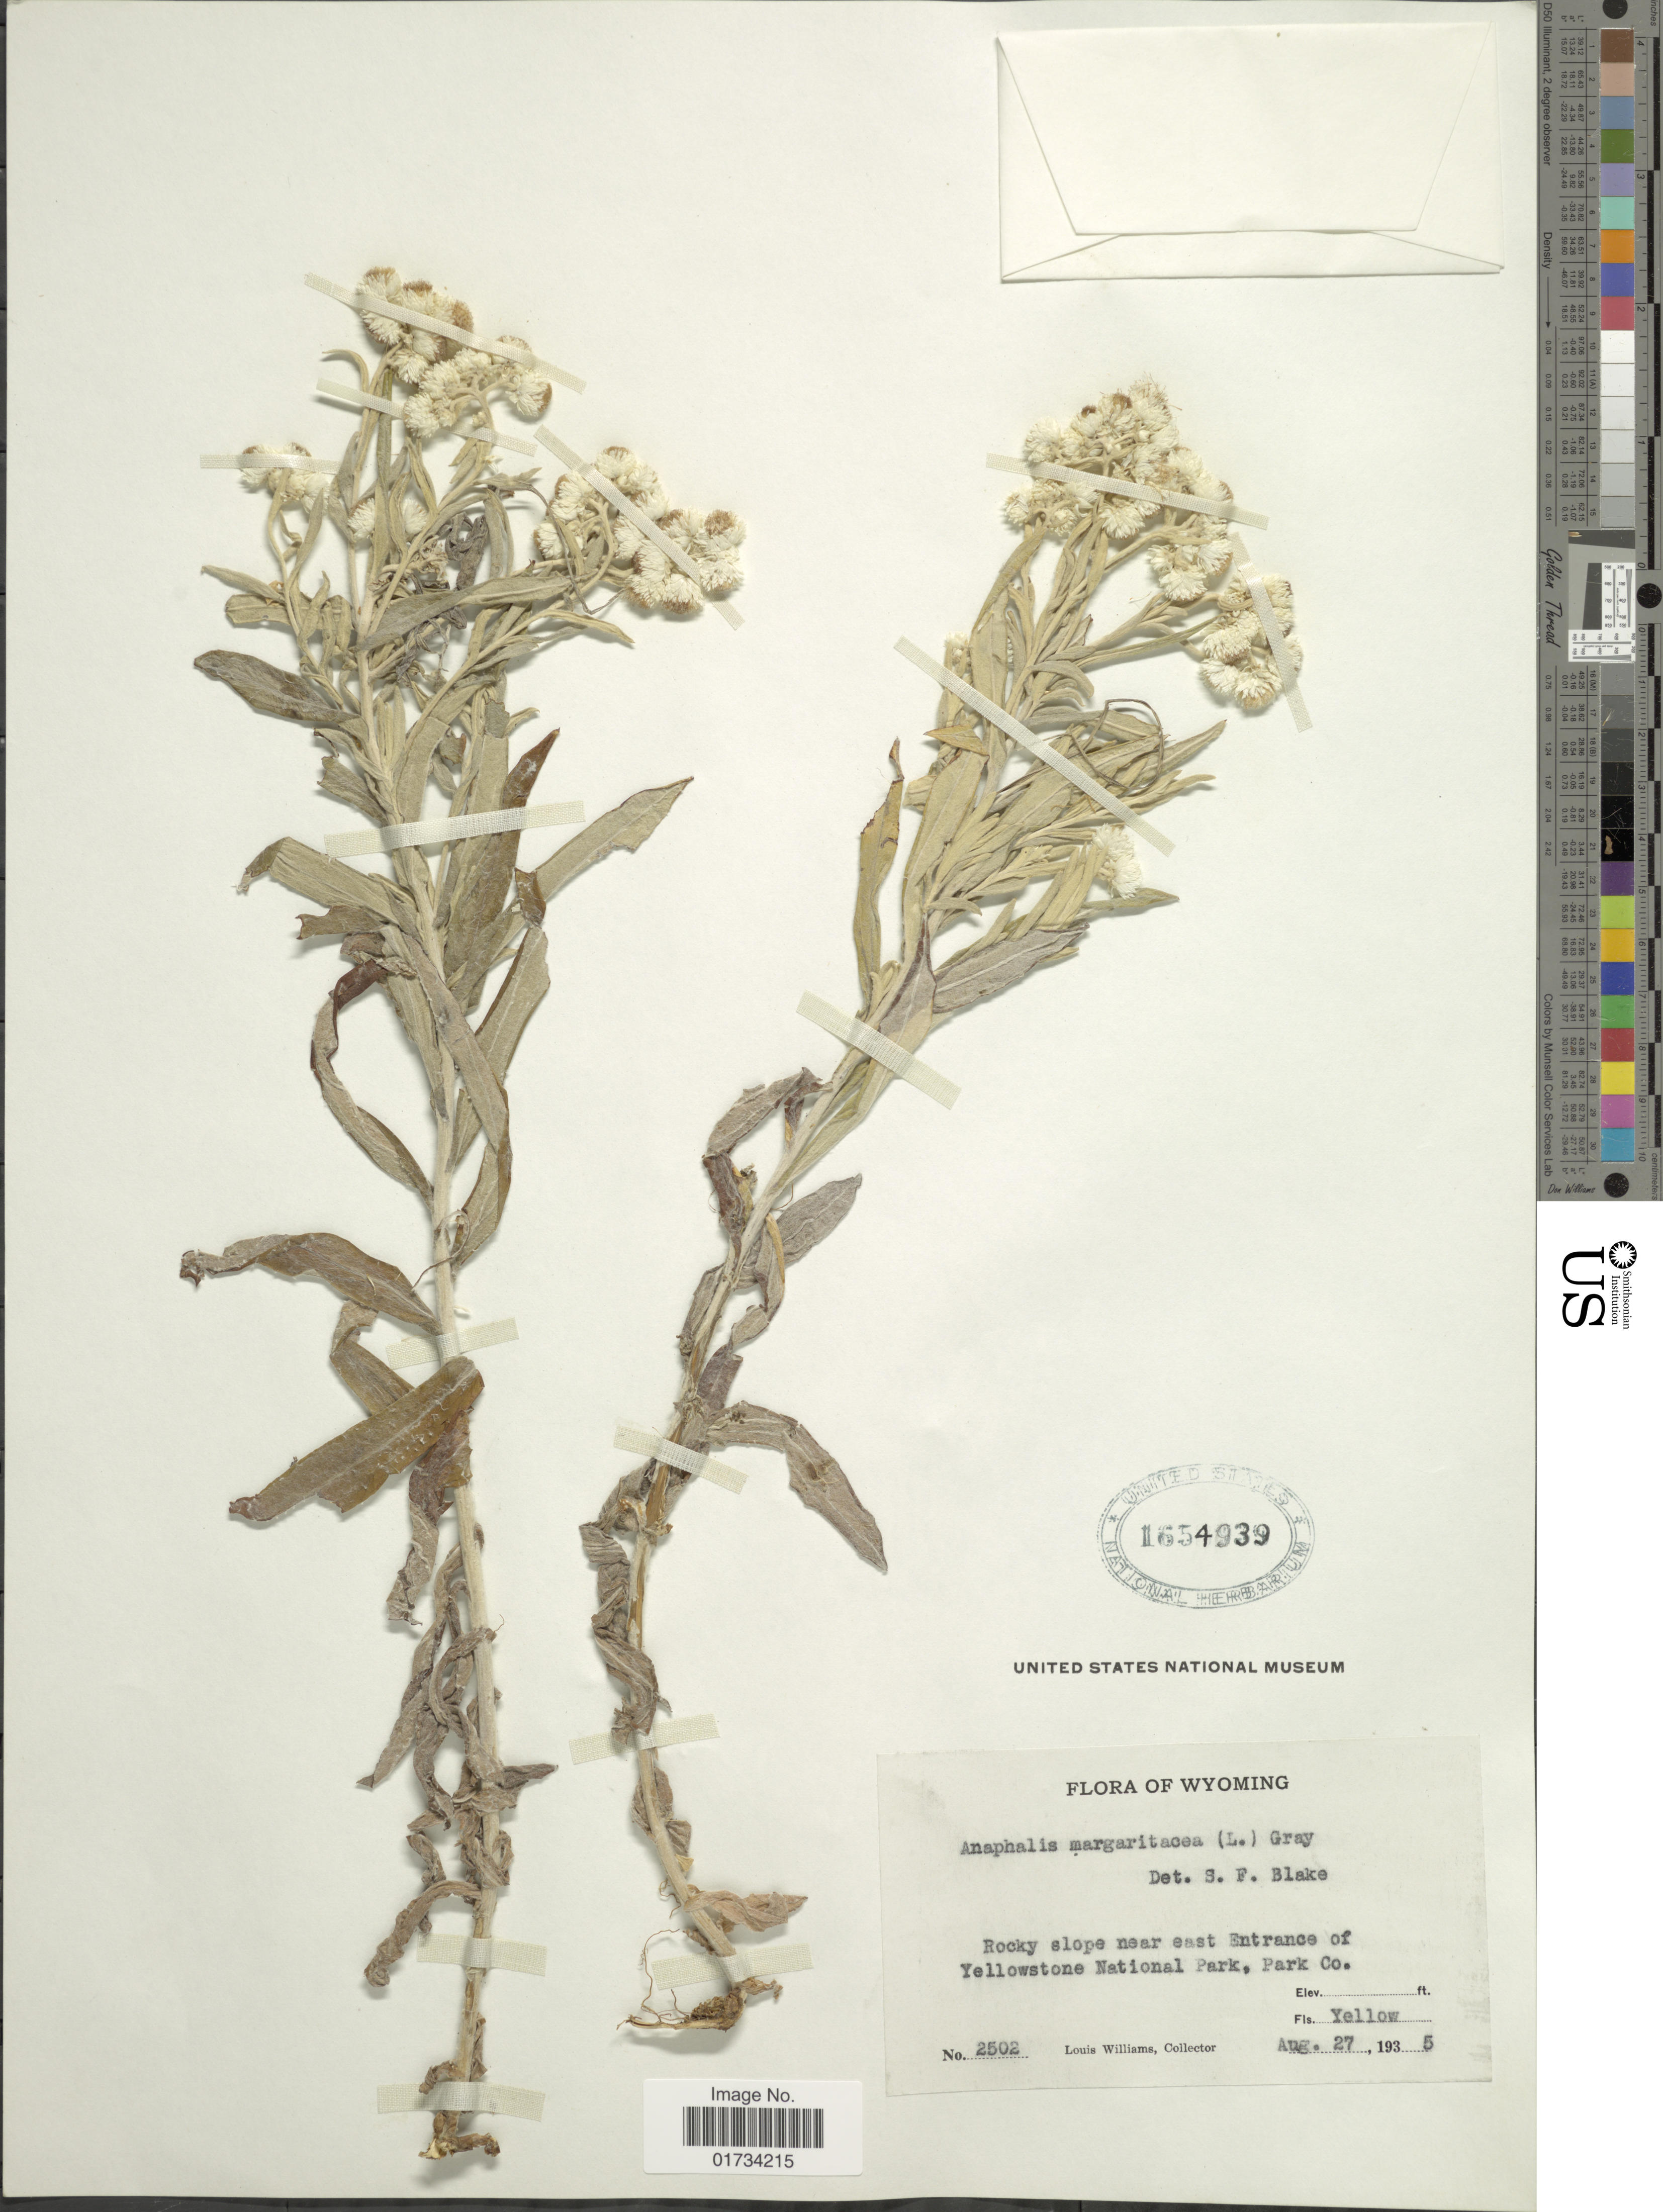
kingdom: Plantae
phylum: Tracheophyta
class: Magnoliopsida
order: Asterales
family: Asteraceae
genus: Anaphalis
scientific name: Anaphalis margaritacea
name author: (L.) Benth. & Hook. f.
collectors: L. G. Williams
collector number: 2502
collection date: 1935-08-27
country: United States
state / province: Wyoming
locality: Rocky slope near east Entrance of Yellowstone National Park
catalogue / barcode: US 1654939